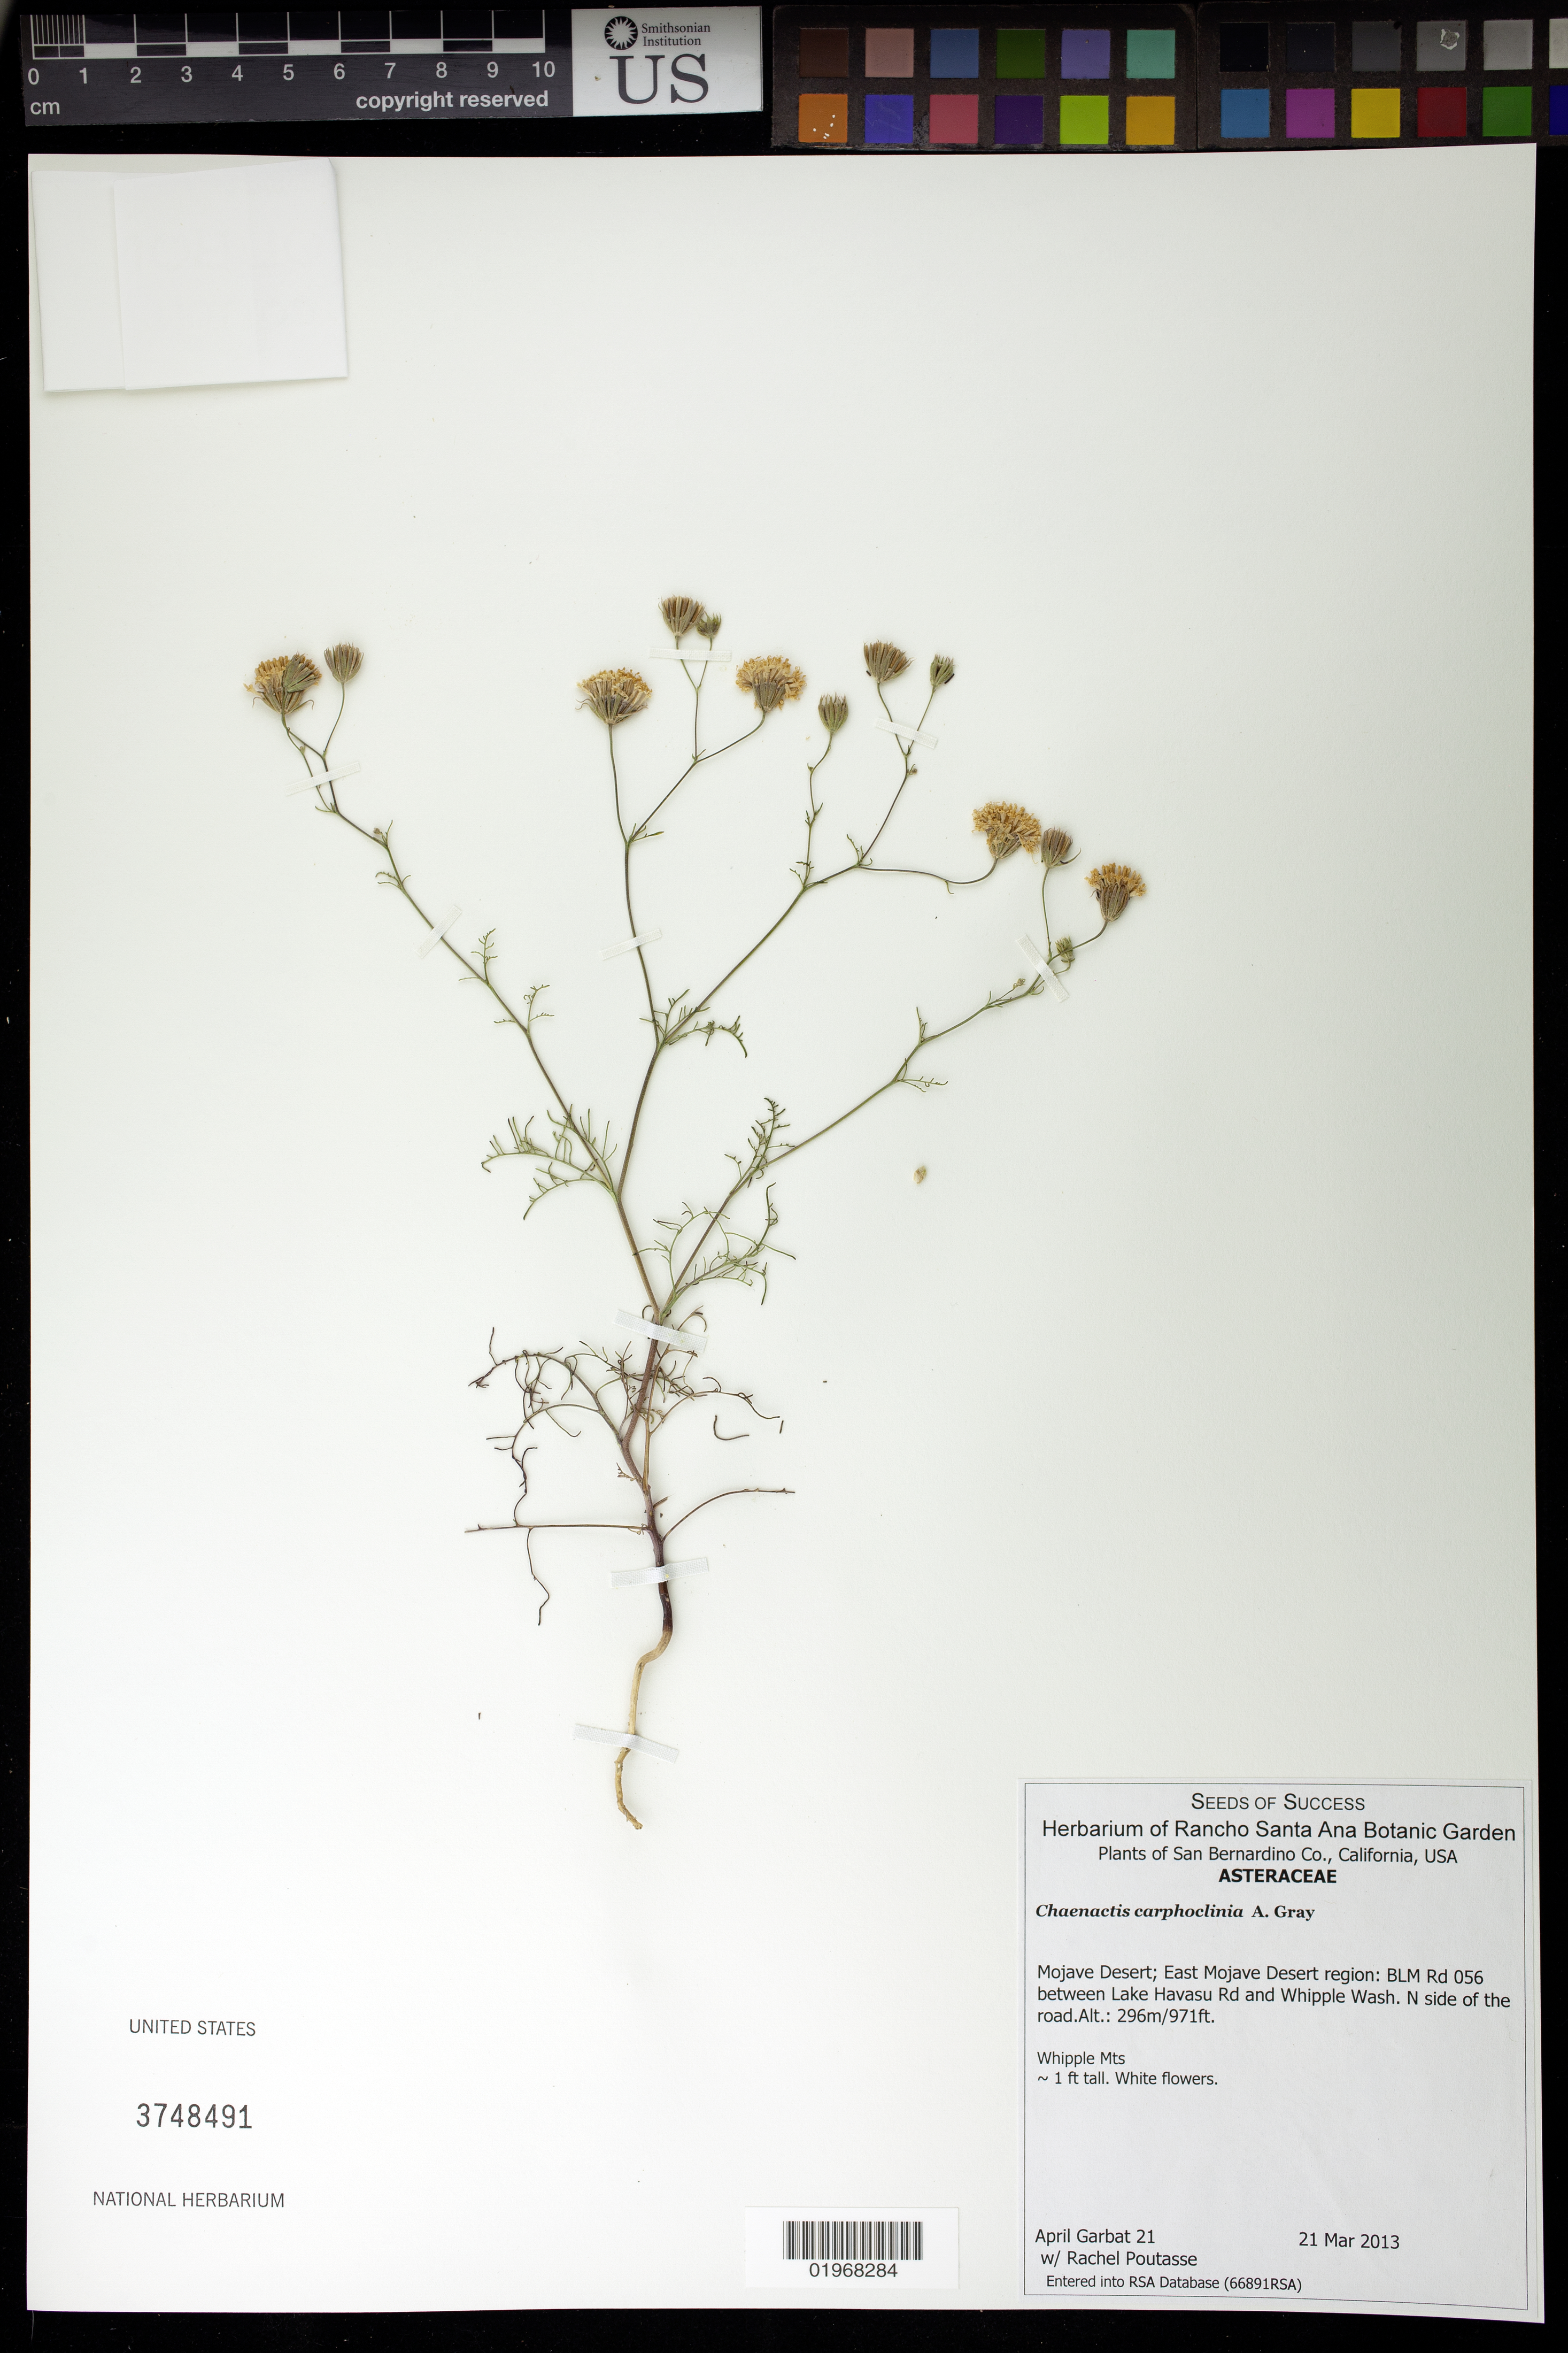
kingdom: Plantae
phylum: Tracheophyta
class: Magnoliopsida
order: Asterales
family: Asteraceae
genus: Chaenactis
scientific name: Chaenactis carphoclinia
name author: A. Gray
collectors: A. Garbat & R. Poutasse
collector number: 21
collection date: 2013-03-21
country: United States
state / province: California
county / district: San Bernardino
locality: Mojave Desert, East region. BLM Rd 056 between Lake Havasu Rd and Whipple Wash.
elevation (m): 296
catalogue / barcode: US 3748491